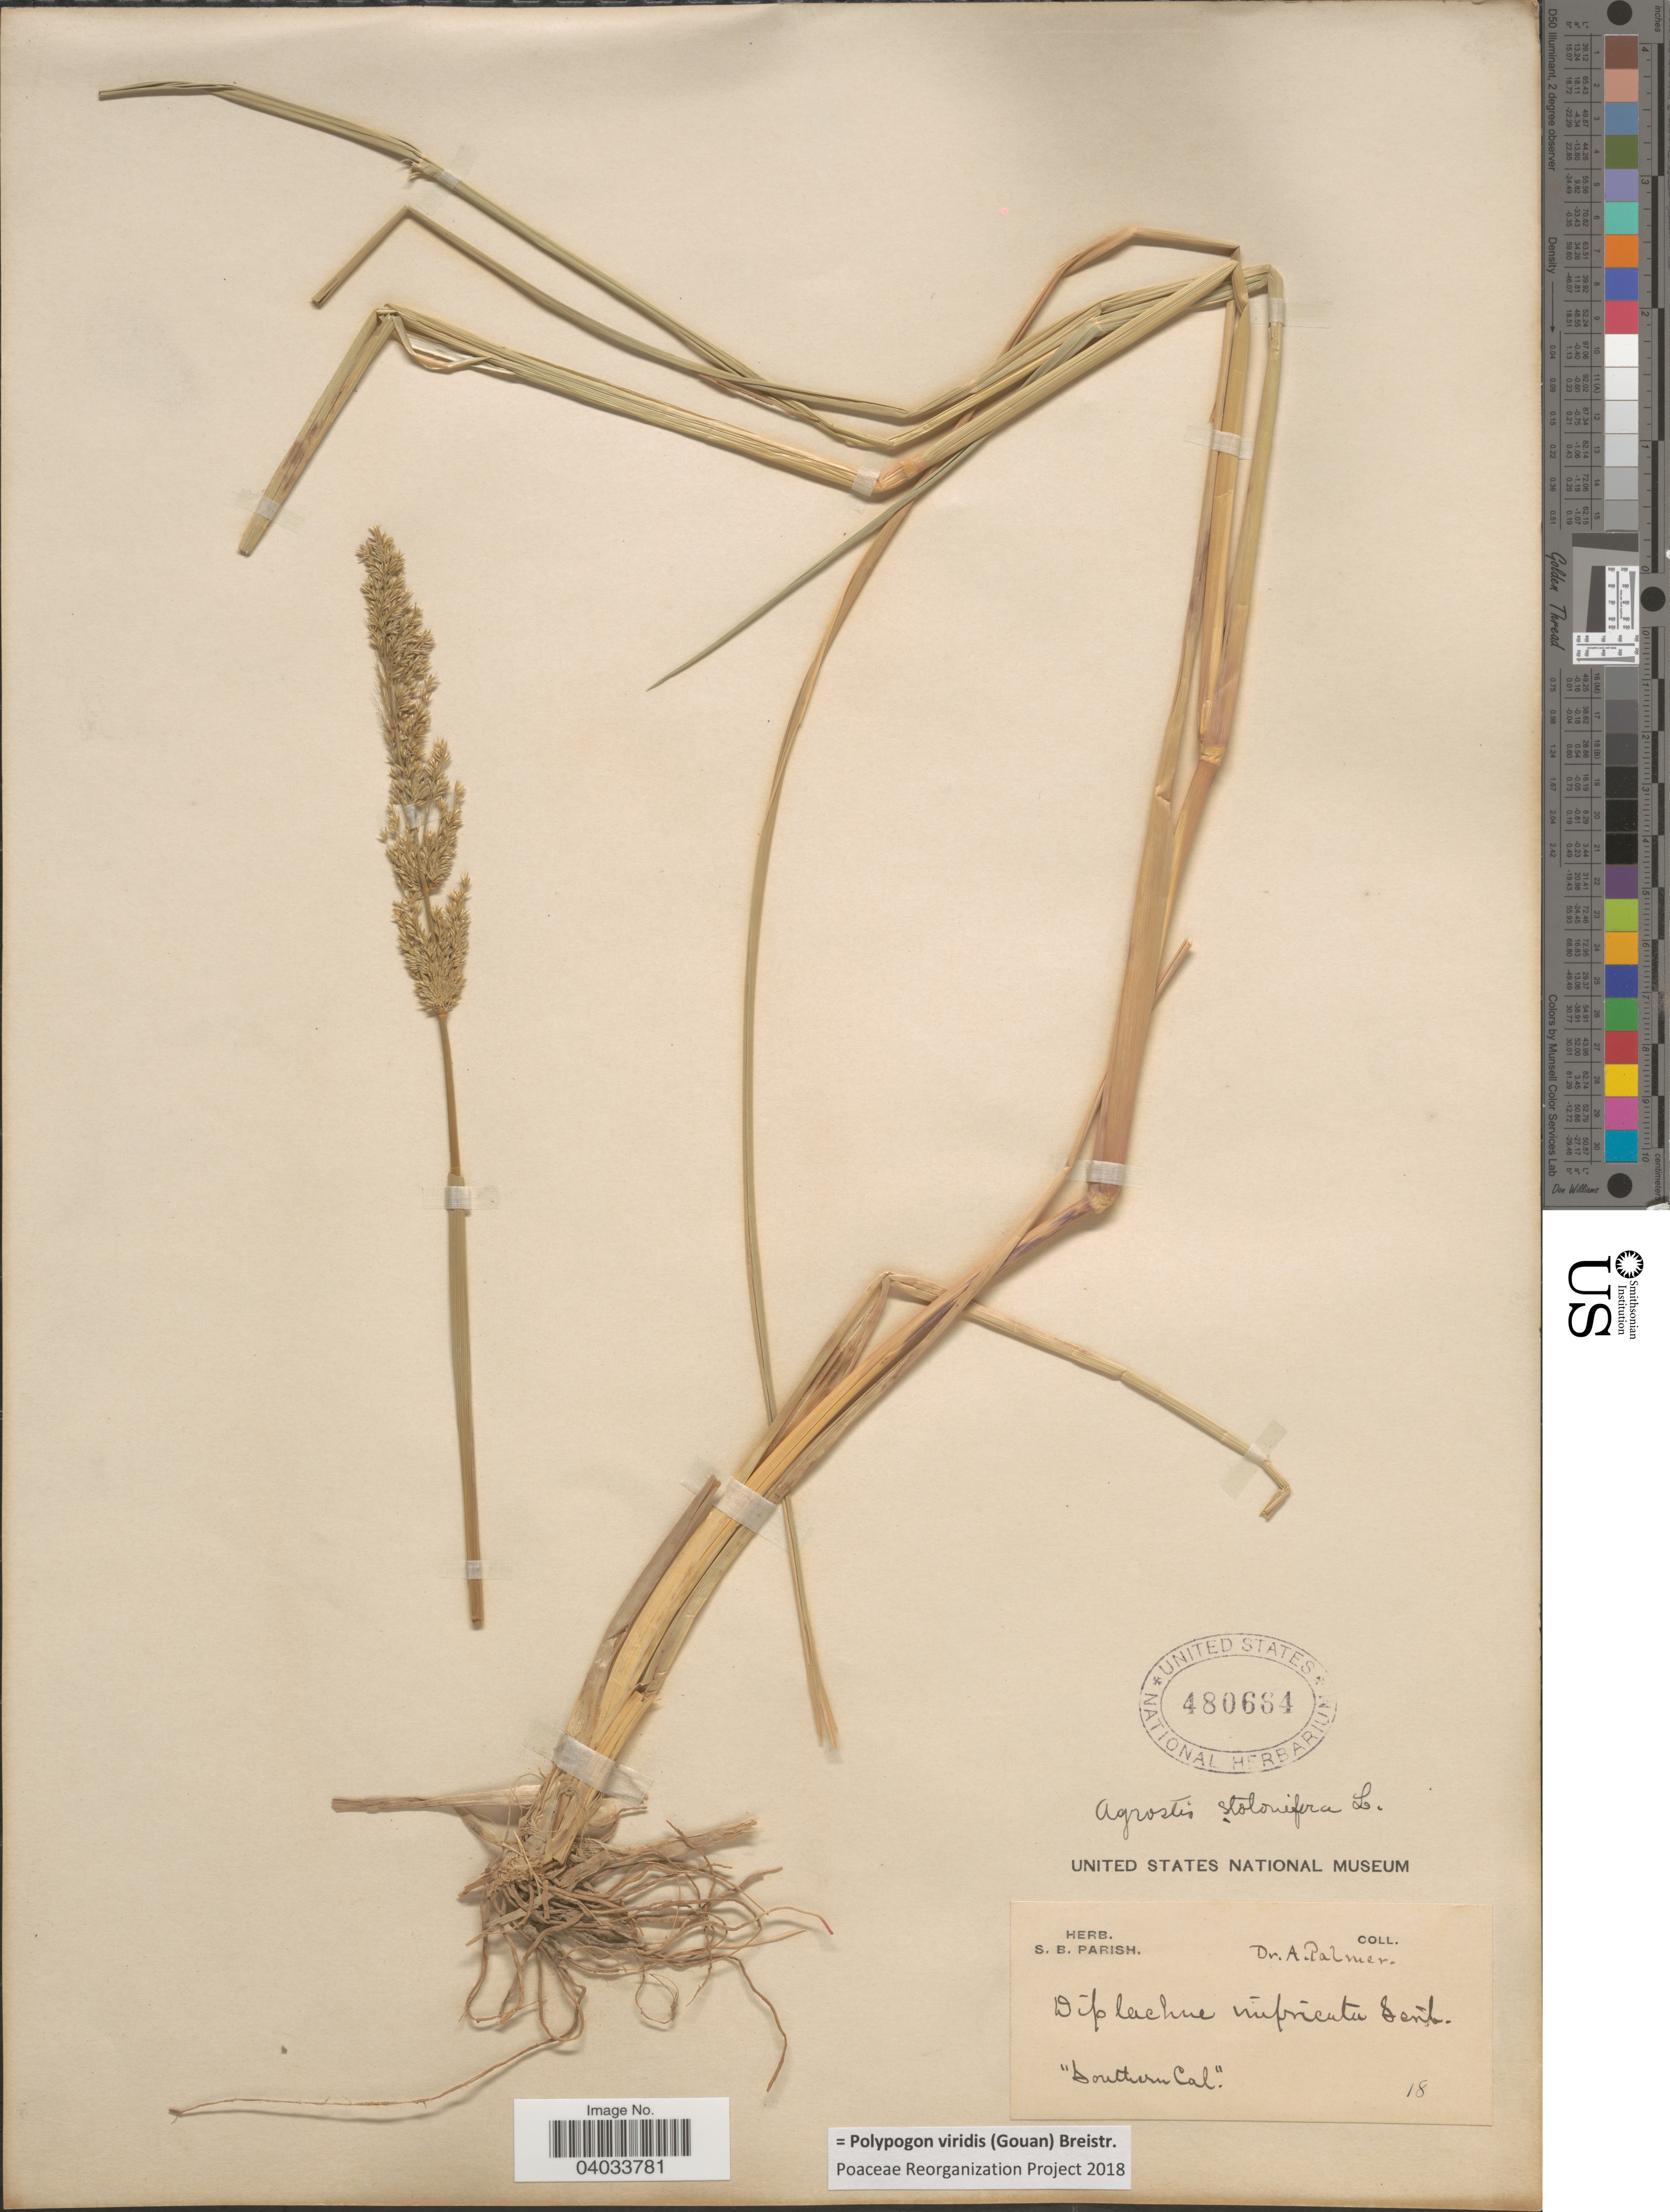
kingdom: Plantae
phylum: Tracheophyta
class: Liliopsida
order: Poales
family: Poaceae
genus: Polypogon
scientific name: Polypogon viridis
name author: (Gouan) Breistroffer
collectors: A. Palmer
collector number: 18?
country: United States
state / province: California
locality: Southern Cal.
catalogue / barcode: US 480664